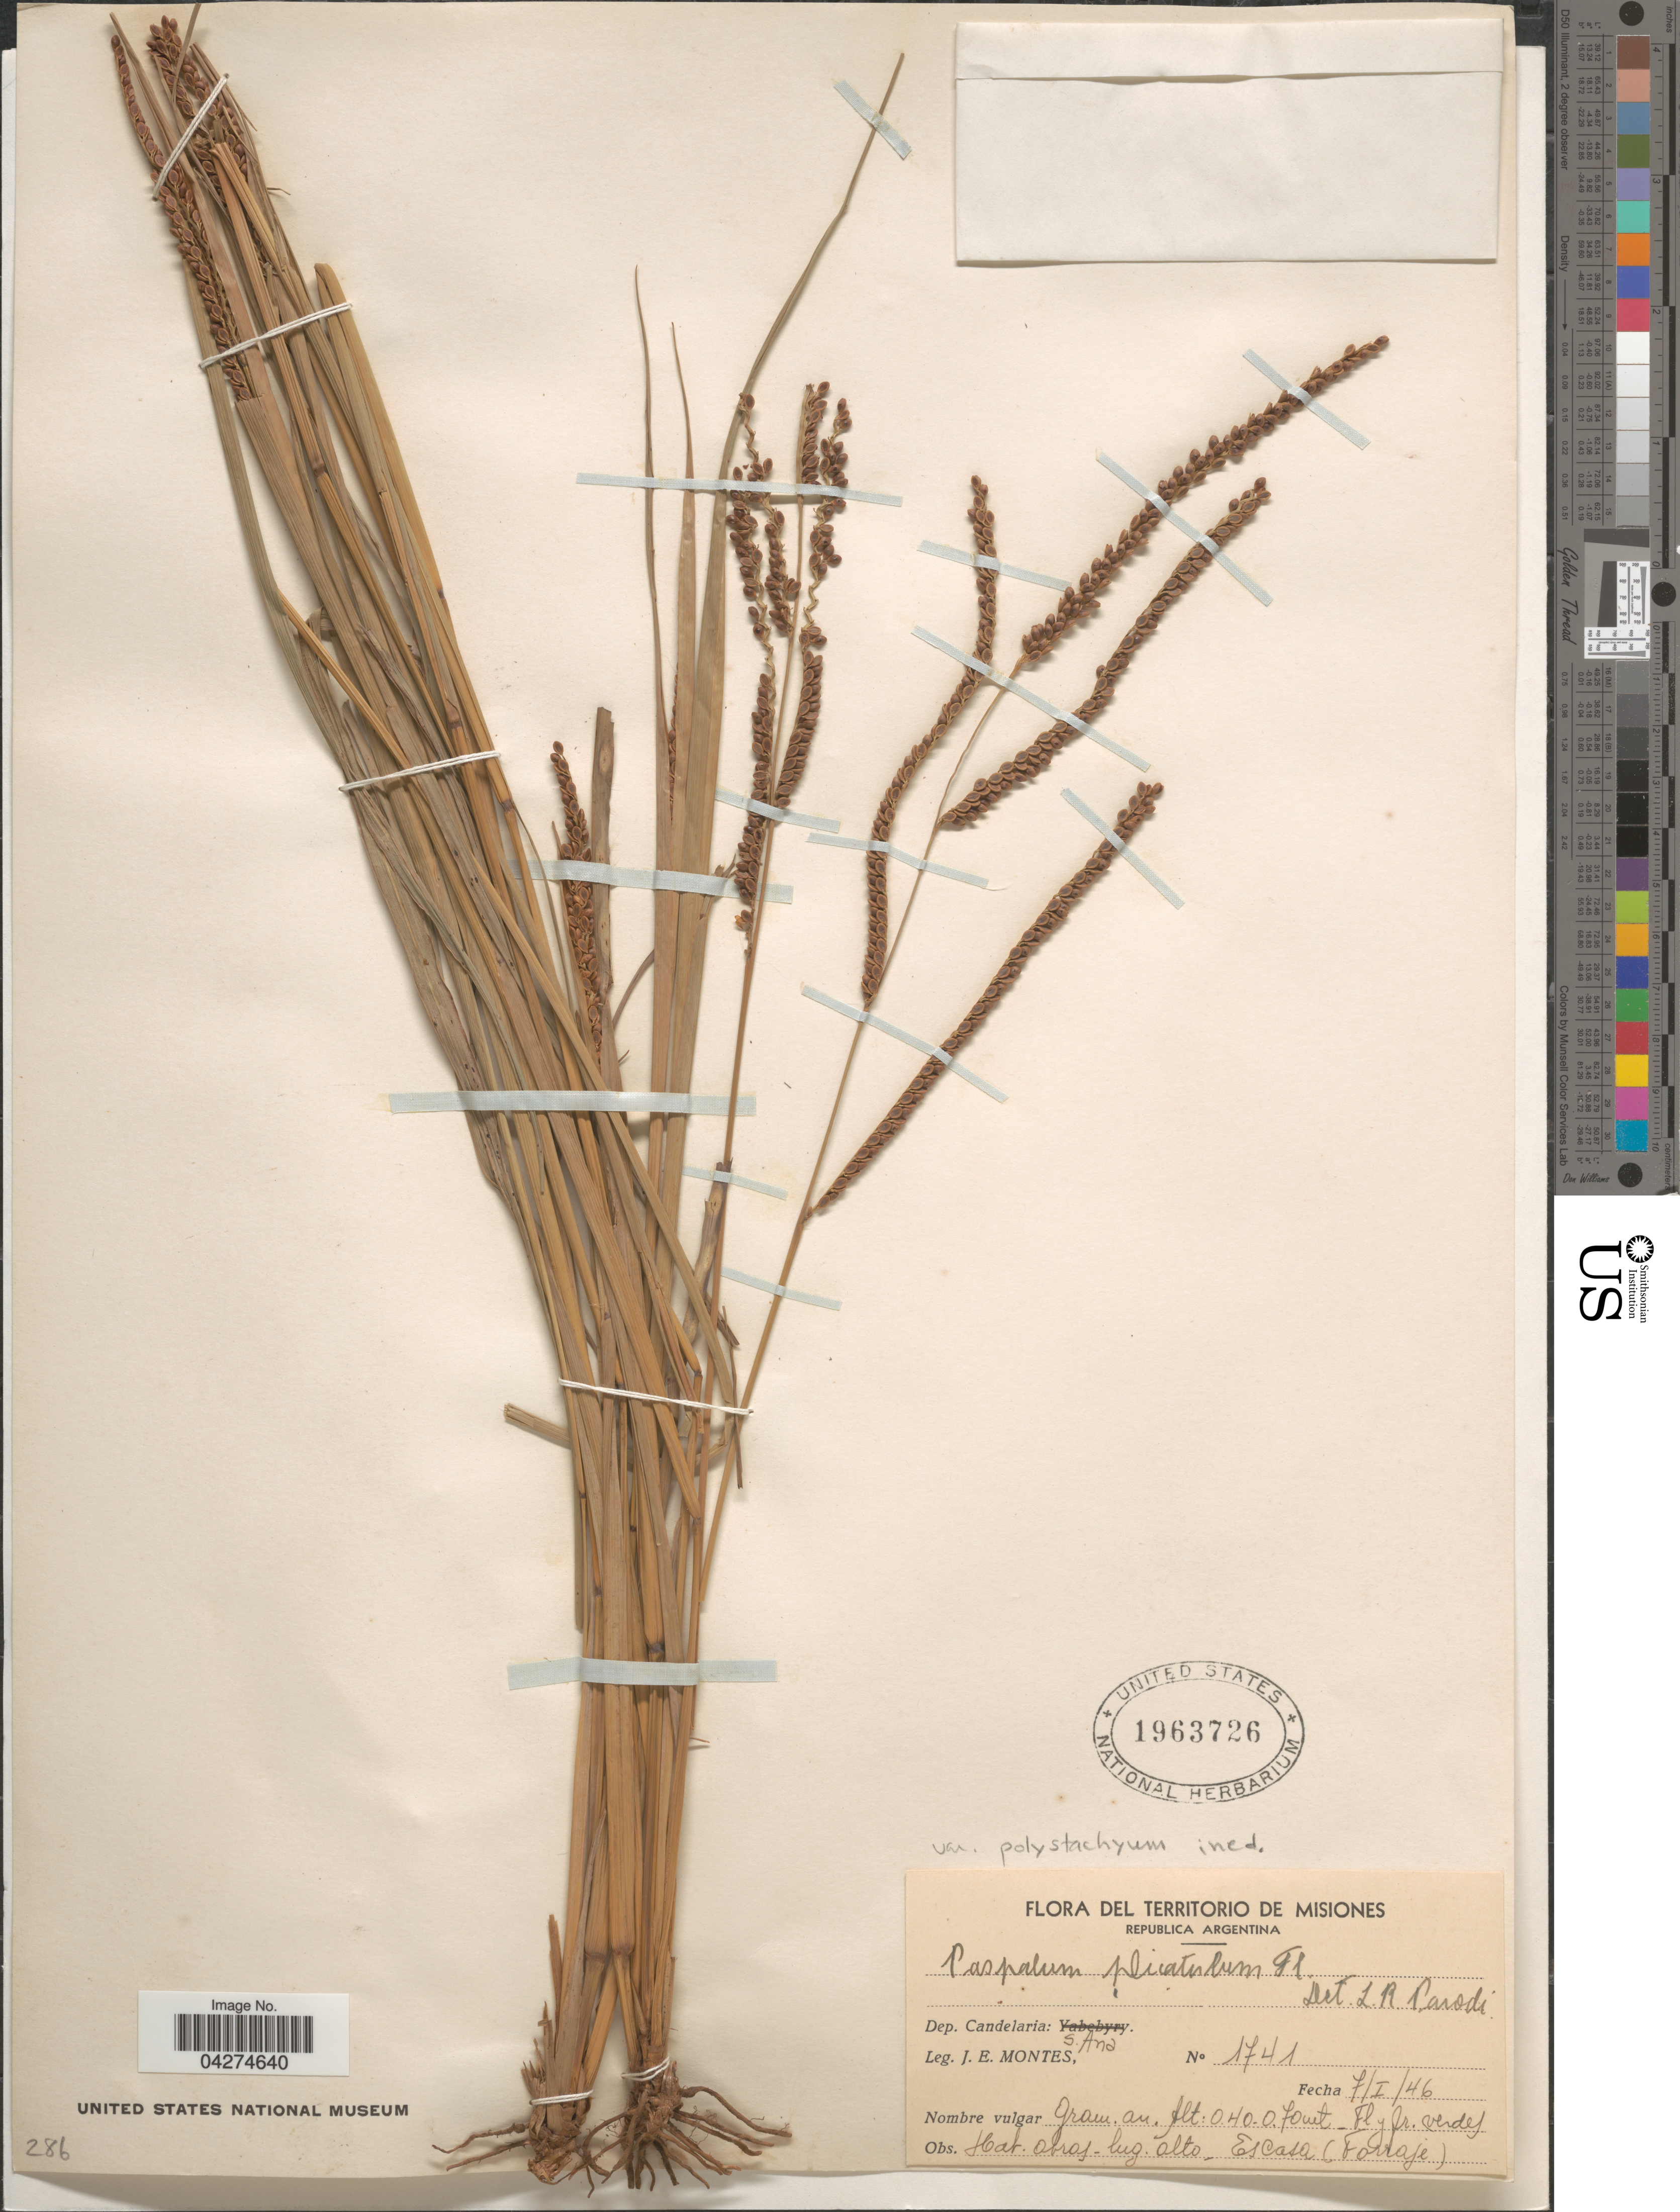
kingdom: Plantae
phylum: Tracheophyta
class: Liliopsida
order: Poales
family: Poaceae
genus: Paspalum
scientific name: Paspalum plicatulum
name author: Michx.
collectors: J. E. Montes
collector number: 1741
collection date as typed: Transcribed d/m/y: 7/1/46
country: Argentina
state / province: Misiones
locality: Territorio de Misiones. Dep. Candelaria: S. Ana.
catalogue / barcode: US 1963726